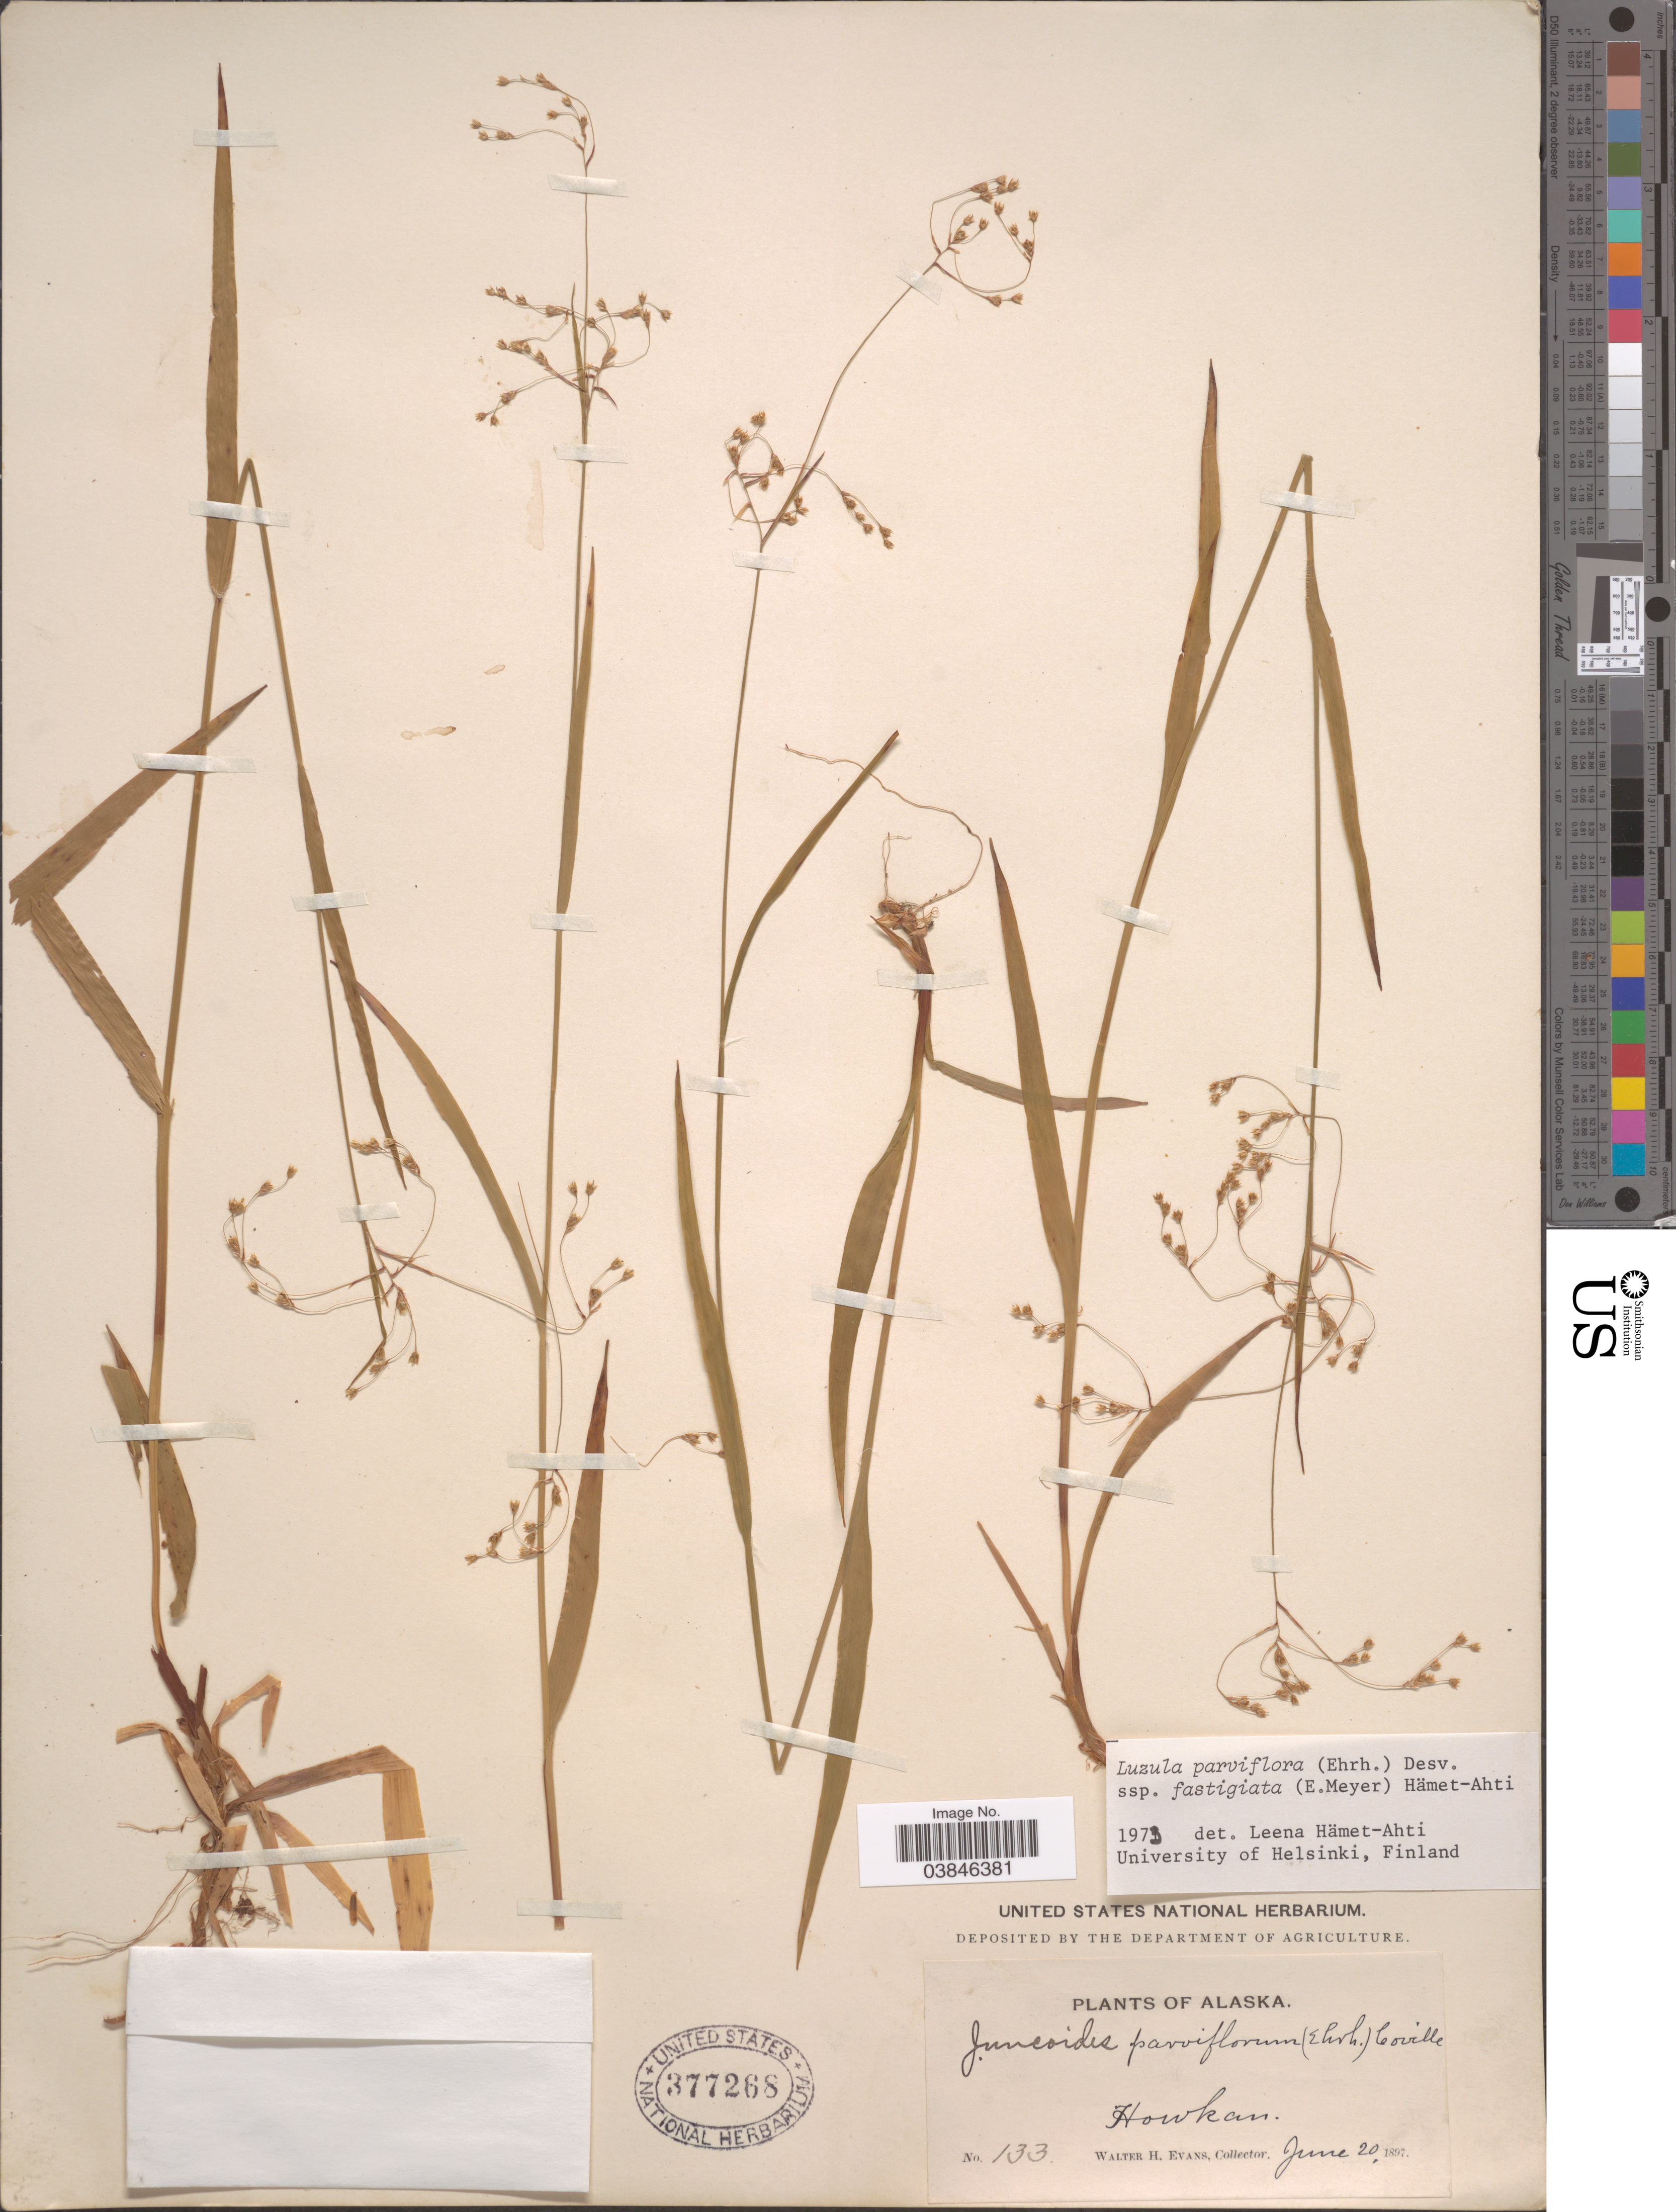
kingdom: Plantae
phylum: Tracheophyta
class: Liliopsida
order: Poales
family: Juncaceae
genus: Luzula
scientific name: Luzula parviflora subsp. fastigiata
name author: Buchenau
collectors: W. H. Evans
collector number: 133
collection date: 1897-06-20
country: United States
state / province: Alaska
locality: Howkan.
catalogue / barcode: US 377268